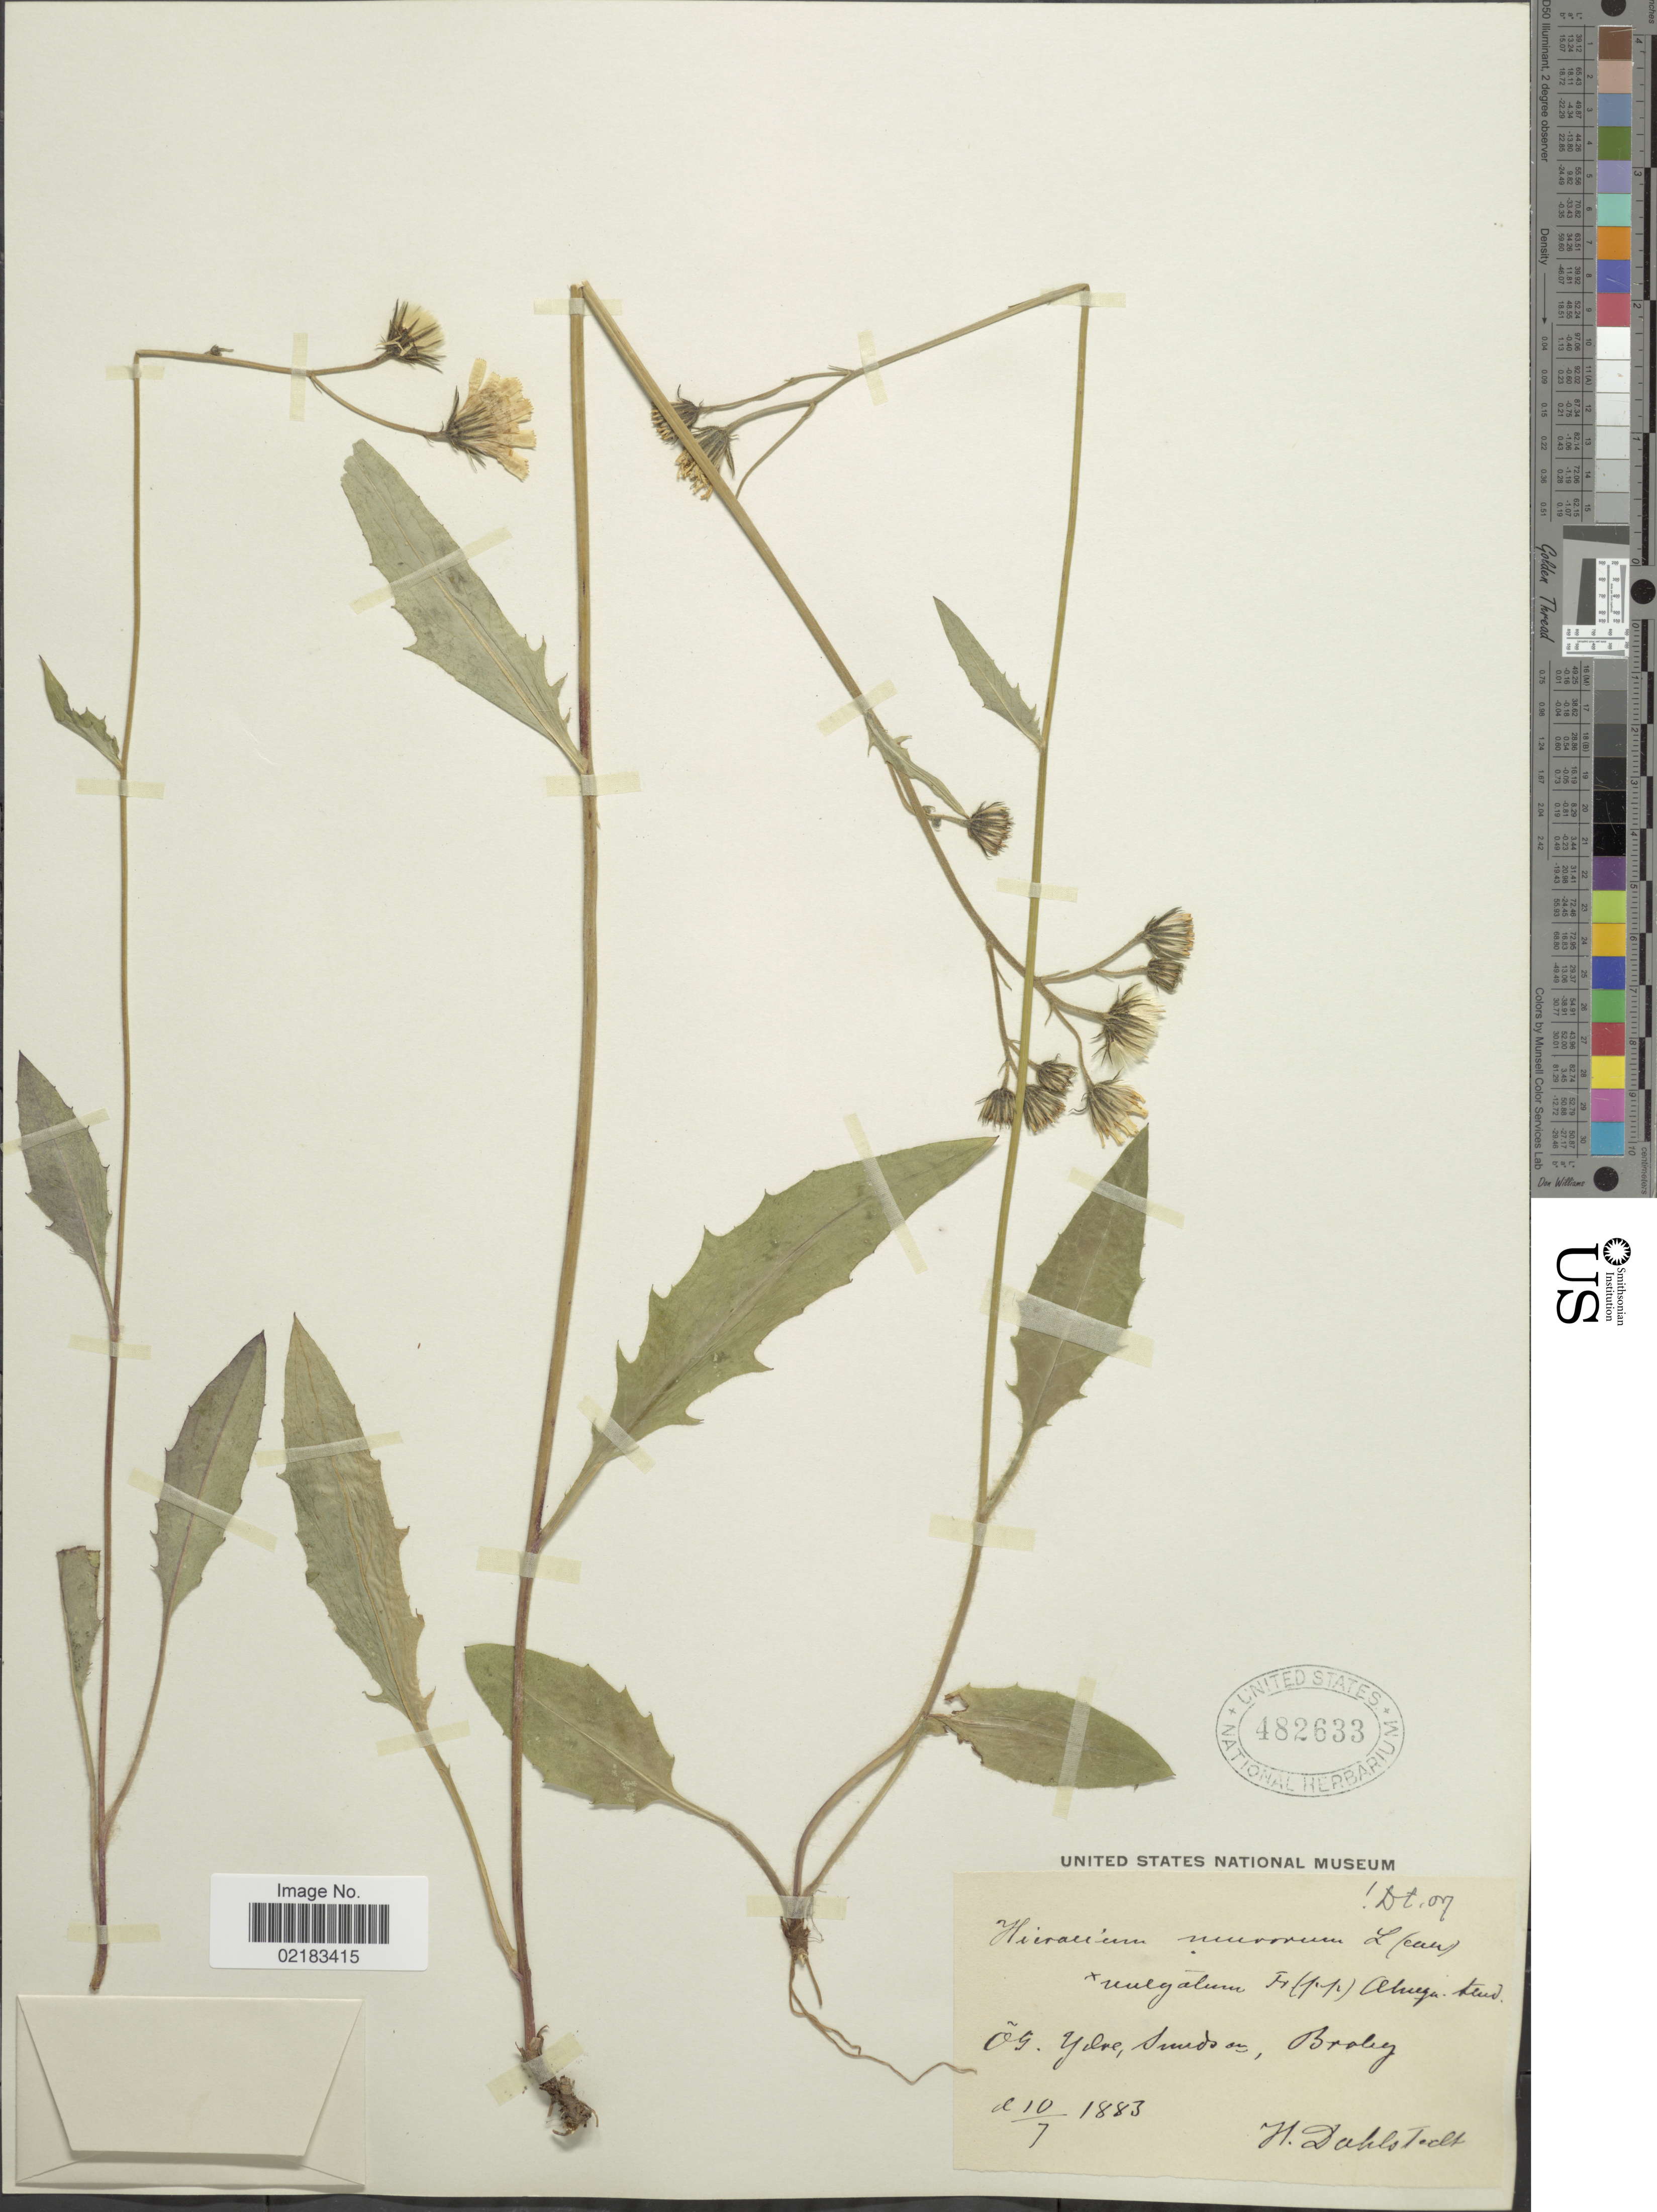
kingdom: Plantae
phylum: Tracheophyta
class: Magnoliopsida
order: Asterales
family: Asteraceae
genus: Hieracium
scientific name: Hieracium murorum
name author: L.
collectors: H. G. Dahlstedt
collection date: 1883-07-10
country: Sweden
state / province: Östergötland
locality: Ydre, Dunds, Broby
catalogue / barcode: US 482633